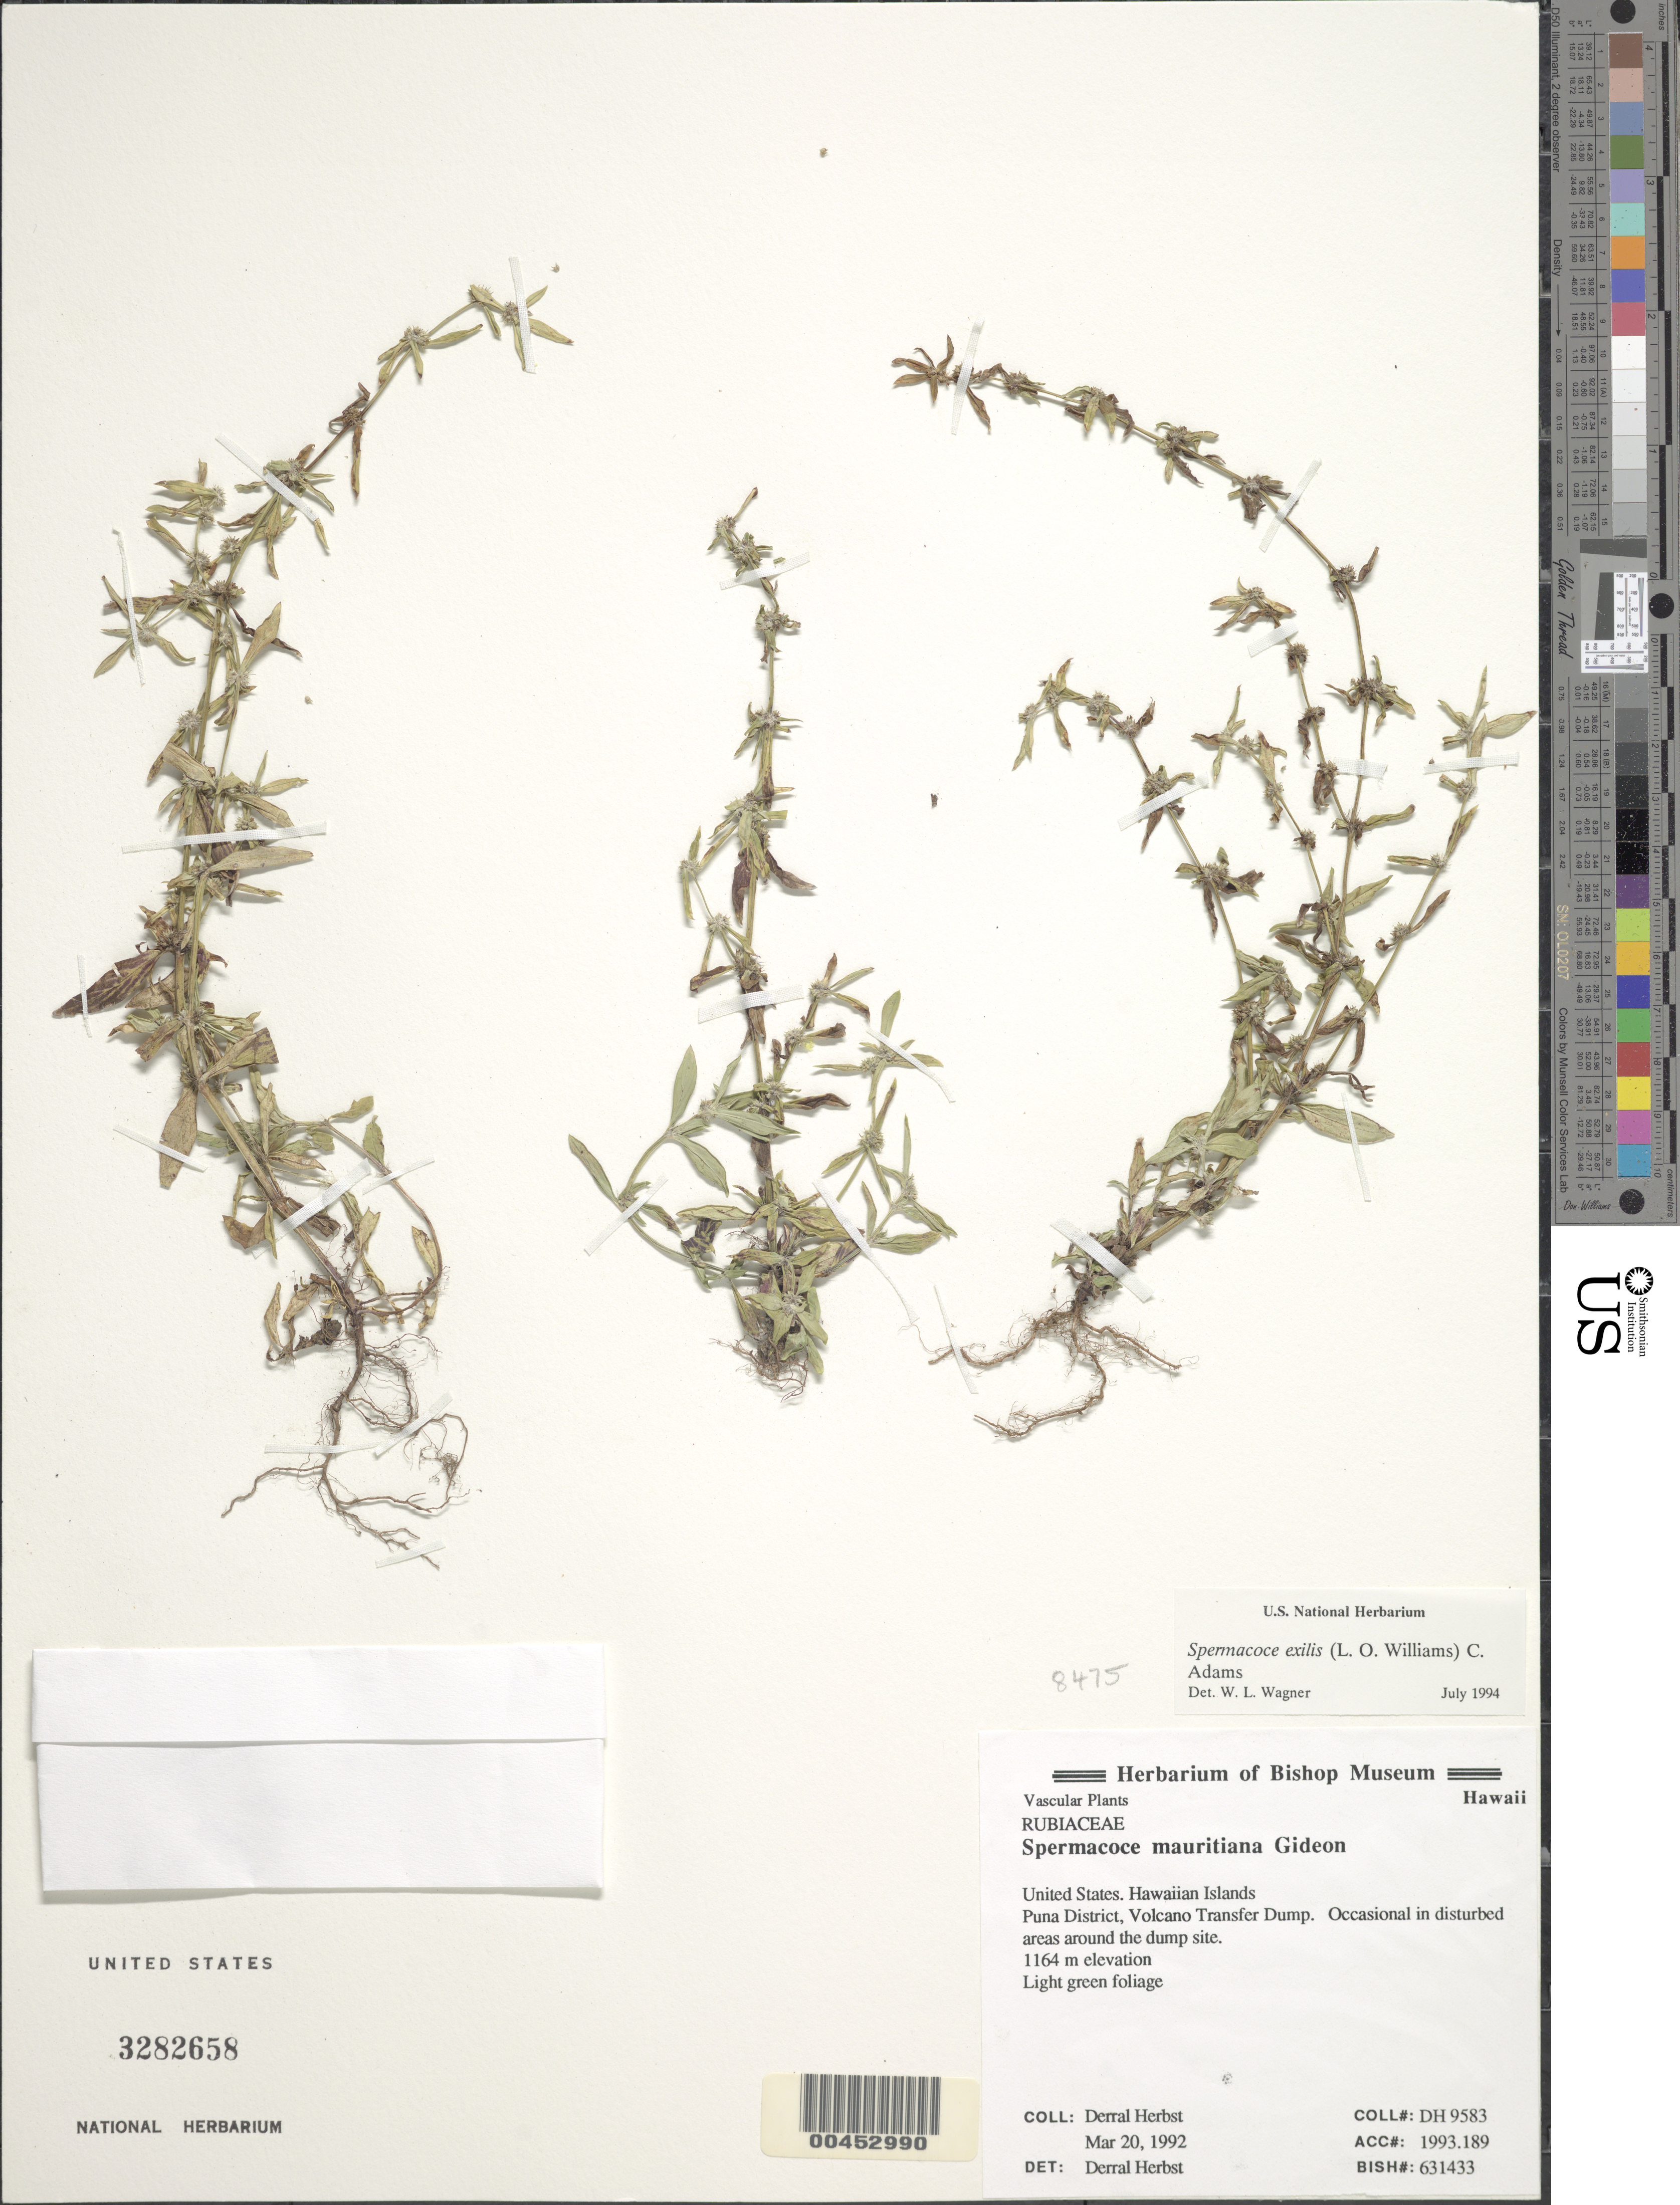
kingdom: Plantae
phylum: Tracheophyta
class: Magnoliopsida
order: Gentianales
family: Rubiaceae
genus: Spermacoce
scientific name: Spermacoce exilis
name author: (L.O. Williams) C.D. Adams ex W.C. Burger & C.M. Taylor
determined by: Wagner, W. L., (BOT), Smithsonian Institution - National Museum of Natural History (UNITED STATES)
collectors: D. R. Herbst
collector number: DH9583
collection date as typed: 20 Mar 1992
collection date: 1992-03-20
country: United States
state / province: Hawaii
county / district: Hawaii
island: Hawaii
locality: Puna Dist, Volcano Transfer Dump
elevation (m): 1164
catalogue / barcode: US 3282658